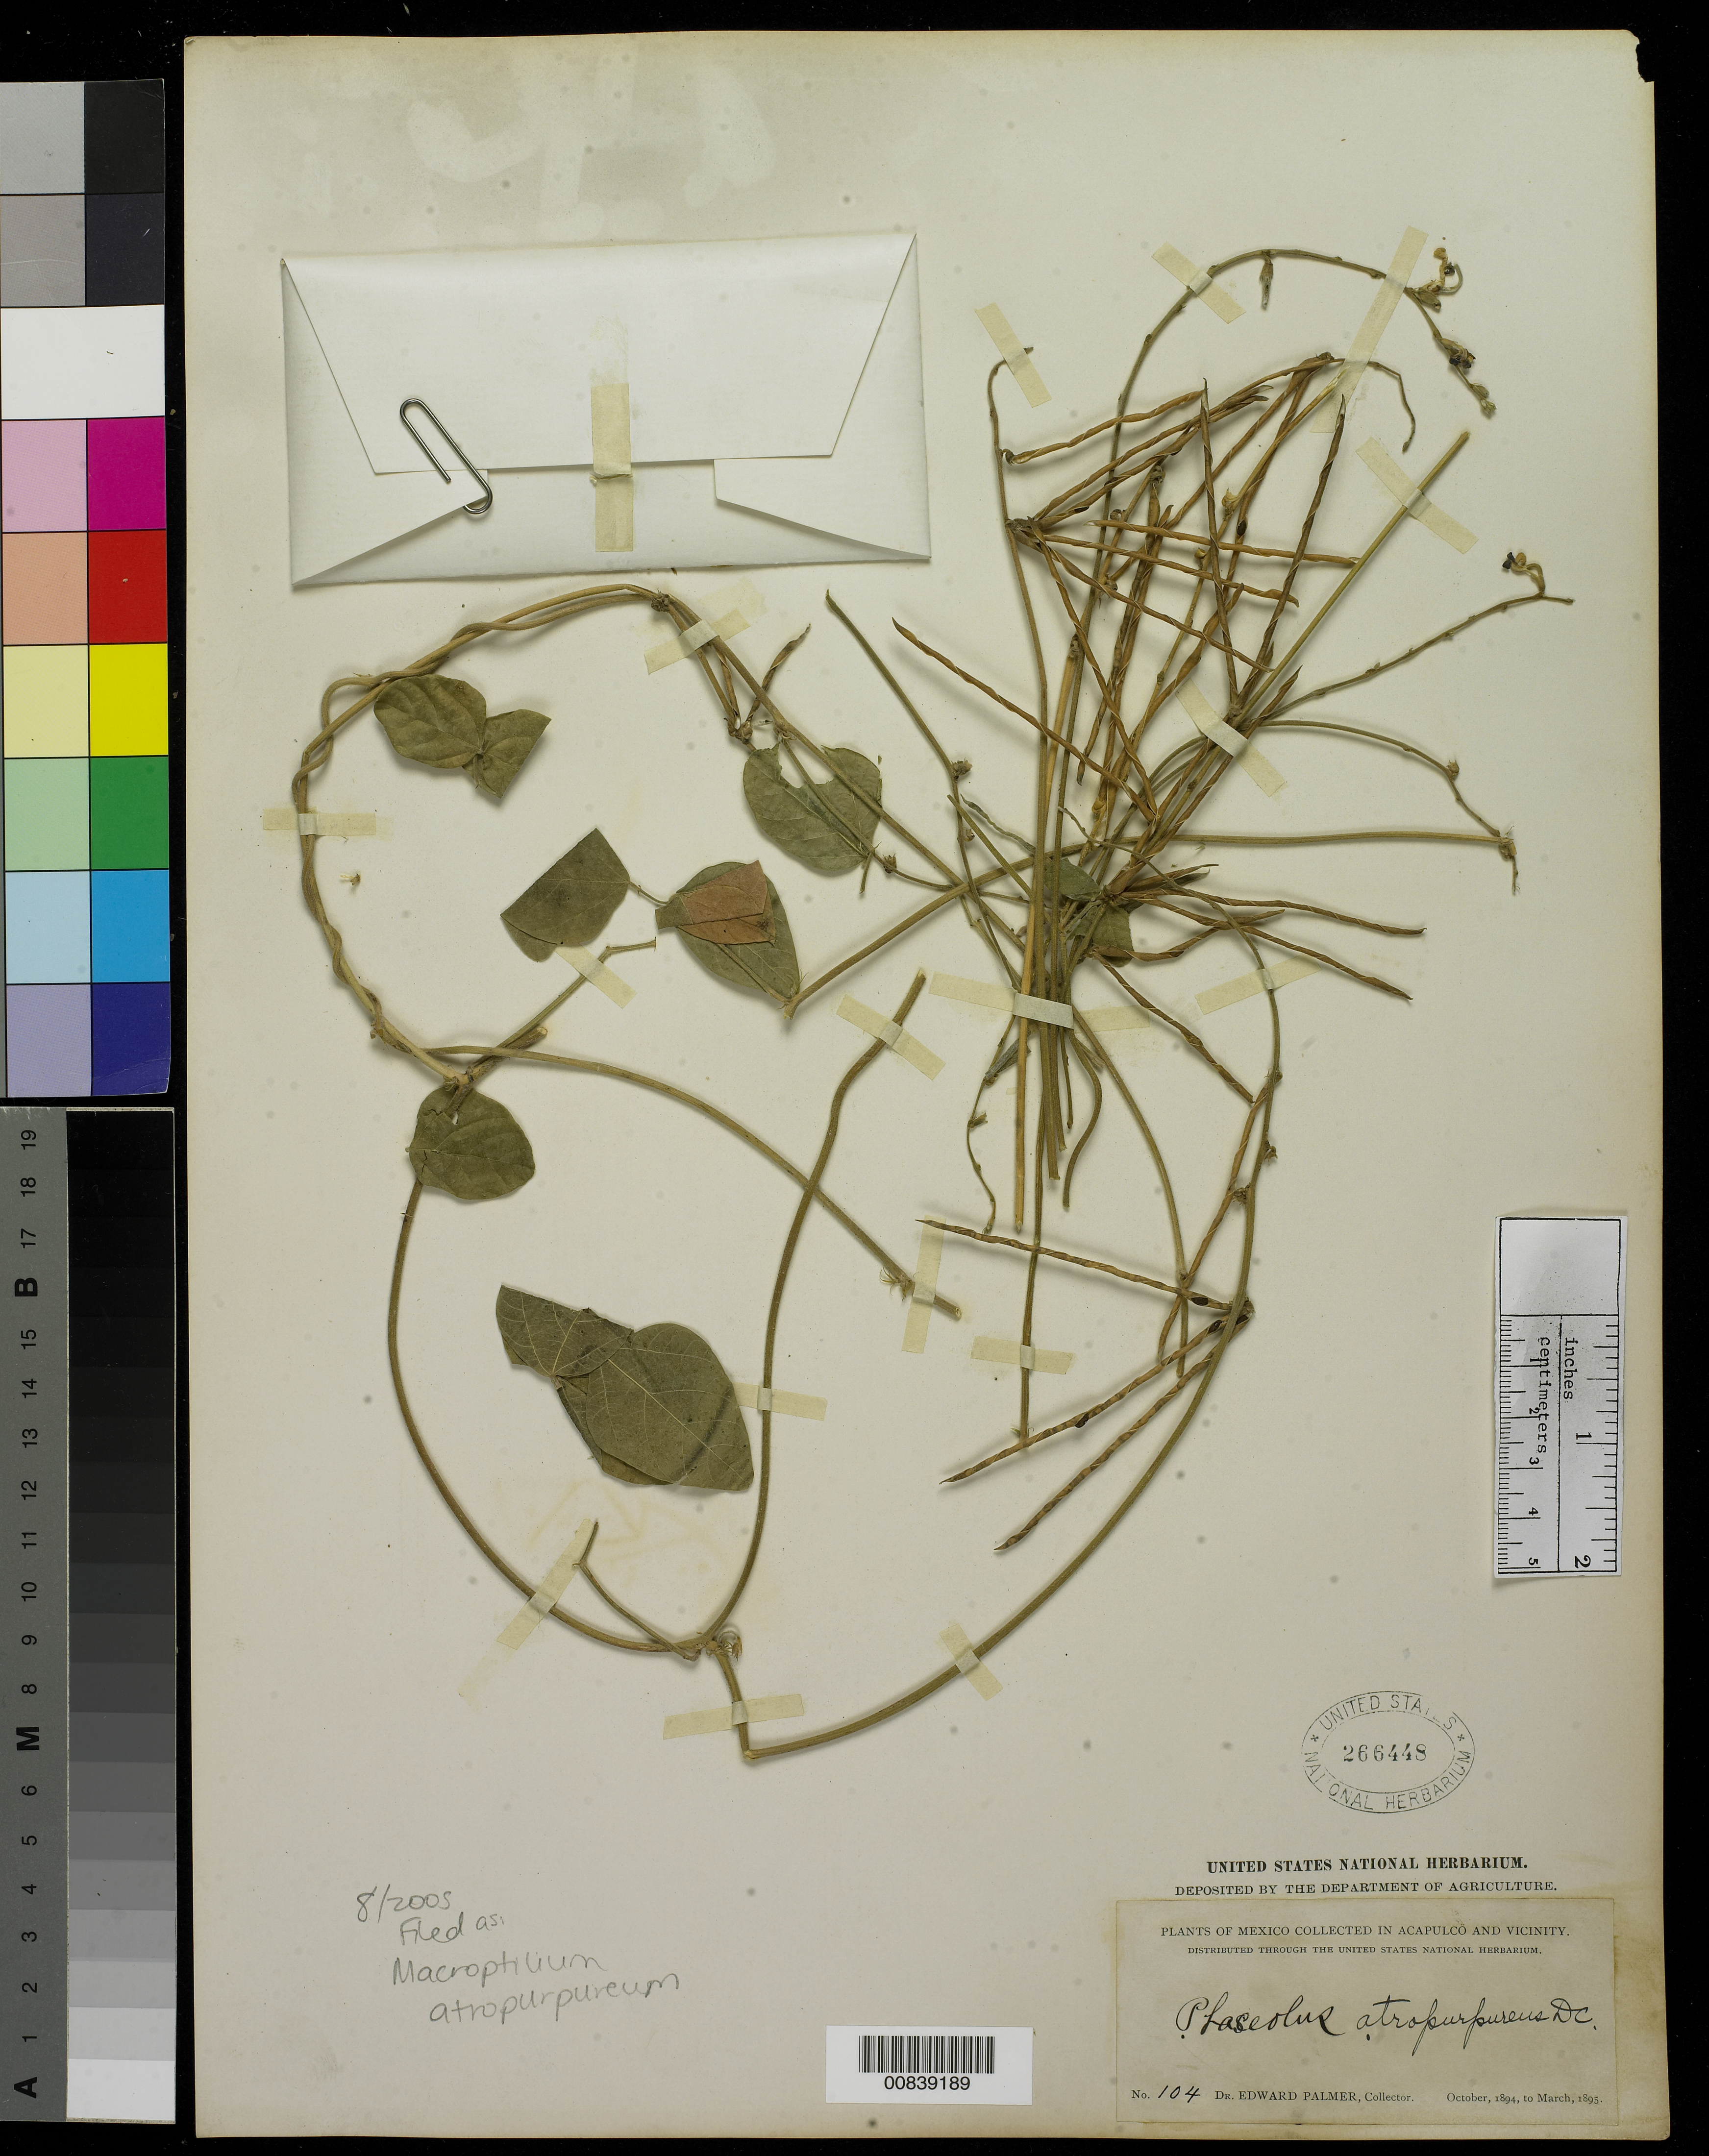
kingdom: Plantae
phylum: Tracheophyta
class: Magnoliopsida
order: Fabales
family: Fabaceae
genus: Macroptilium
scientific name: Macroptilium atropurpureum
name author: (DC.) Urb.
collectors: E. Palmer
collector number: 104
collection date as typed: Oct 1894 to -- Mar 1895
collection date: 1894-10/1895-03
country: Mexico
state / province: Guerrero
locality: Acapulco, Guerrero and vicinity.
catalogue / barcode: US 266448